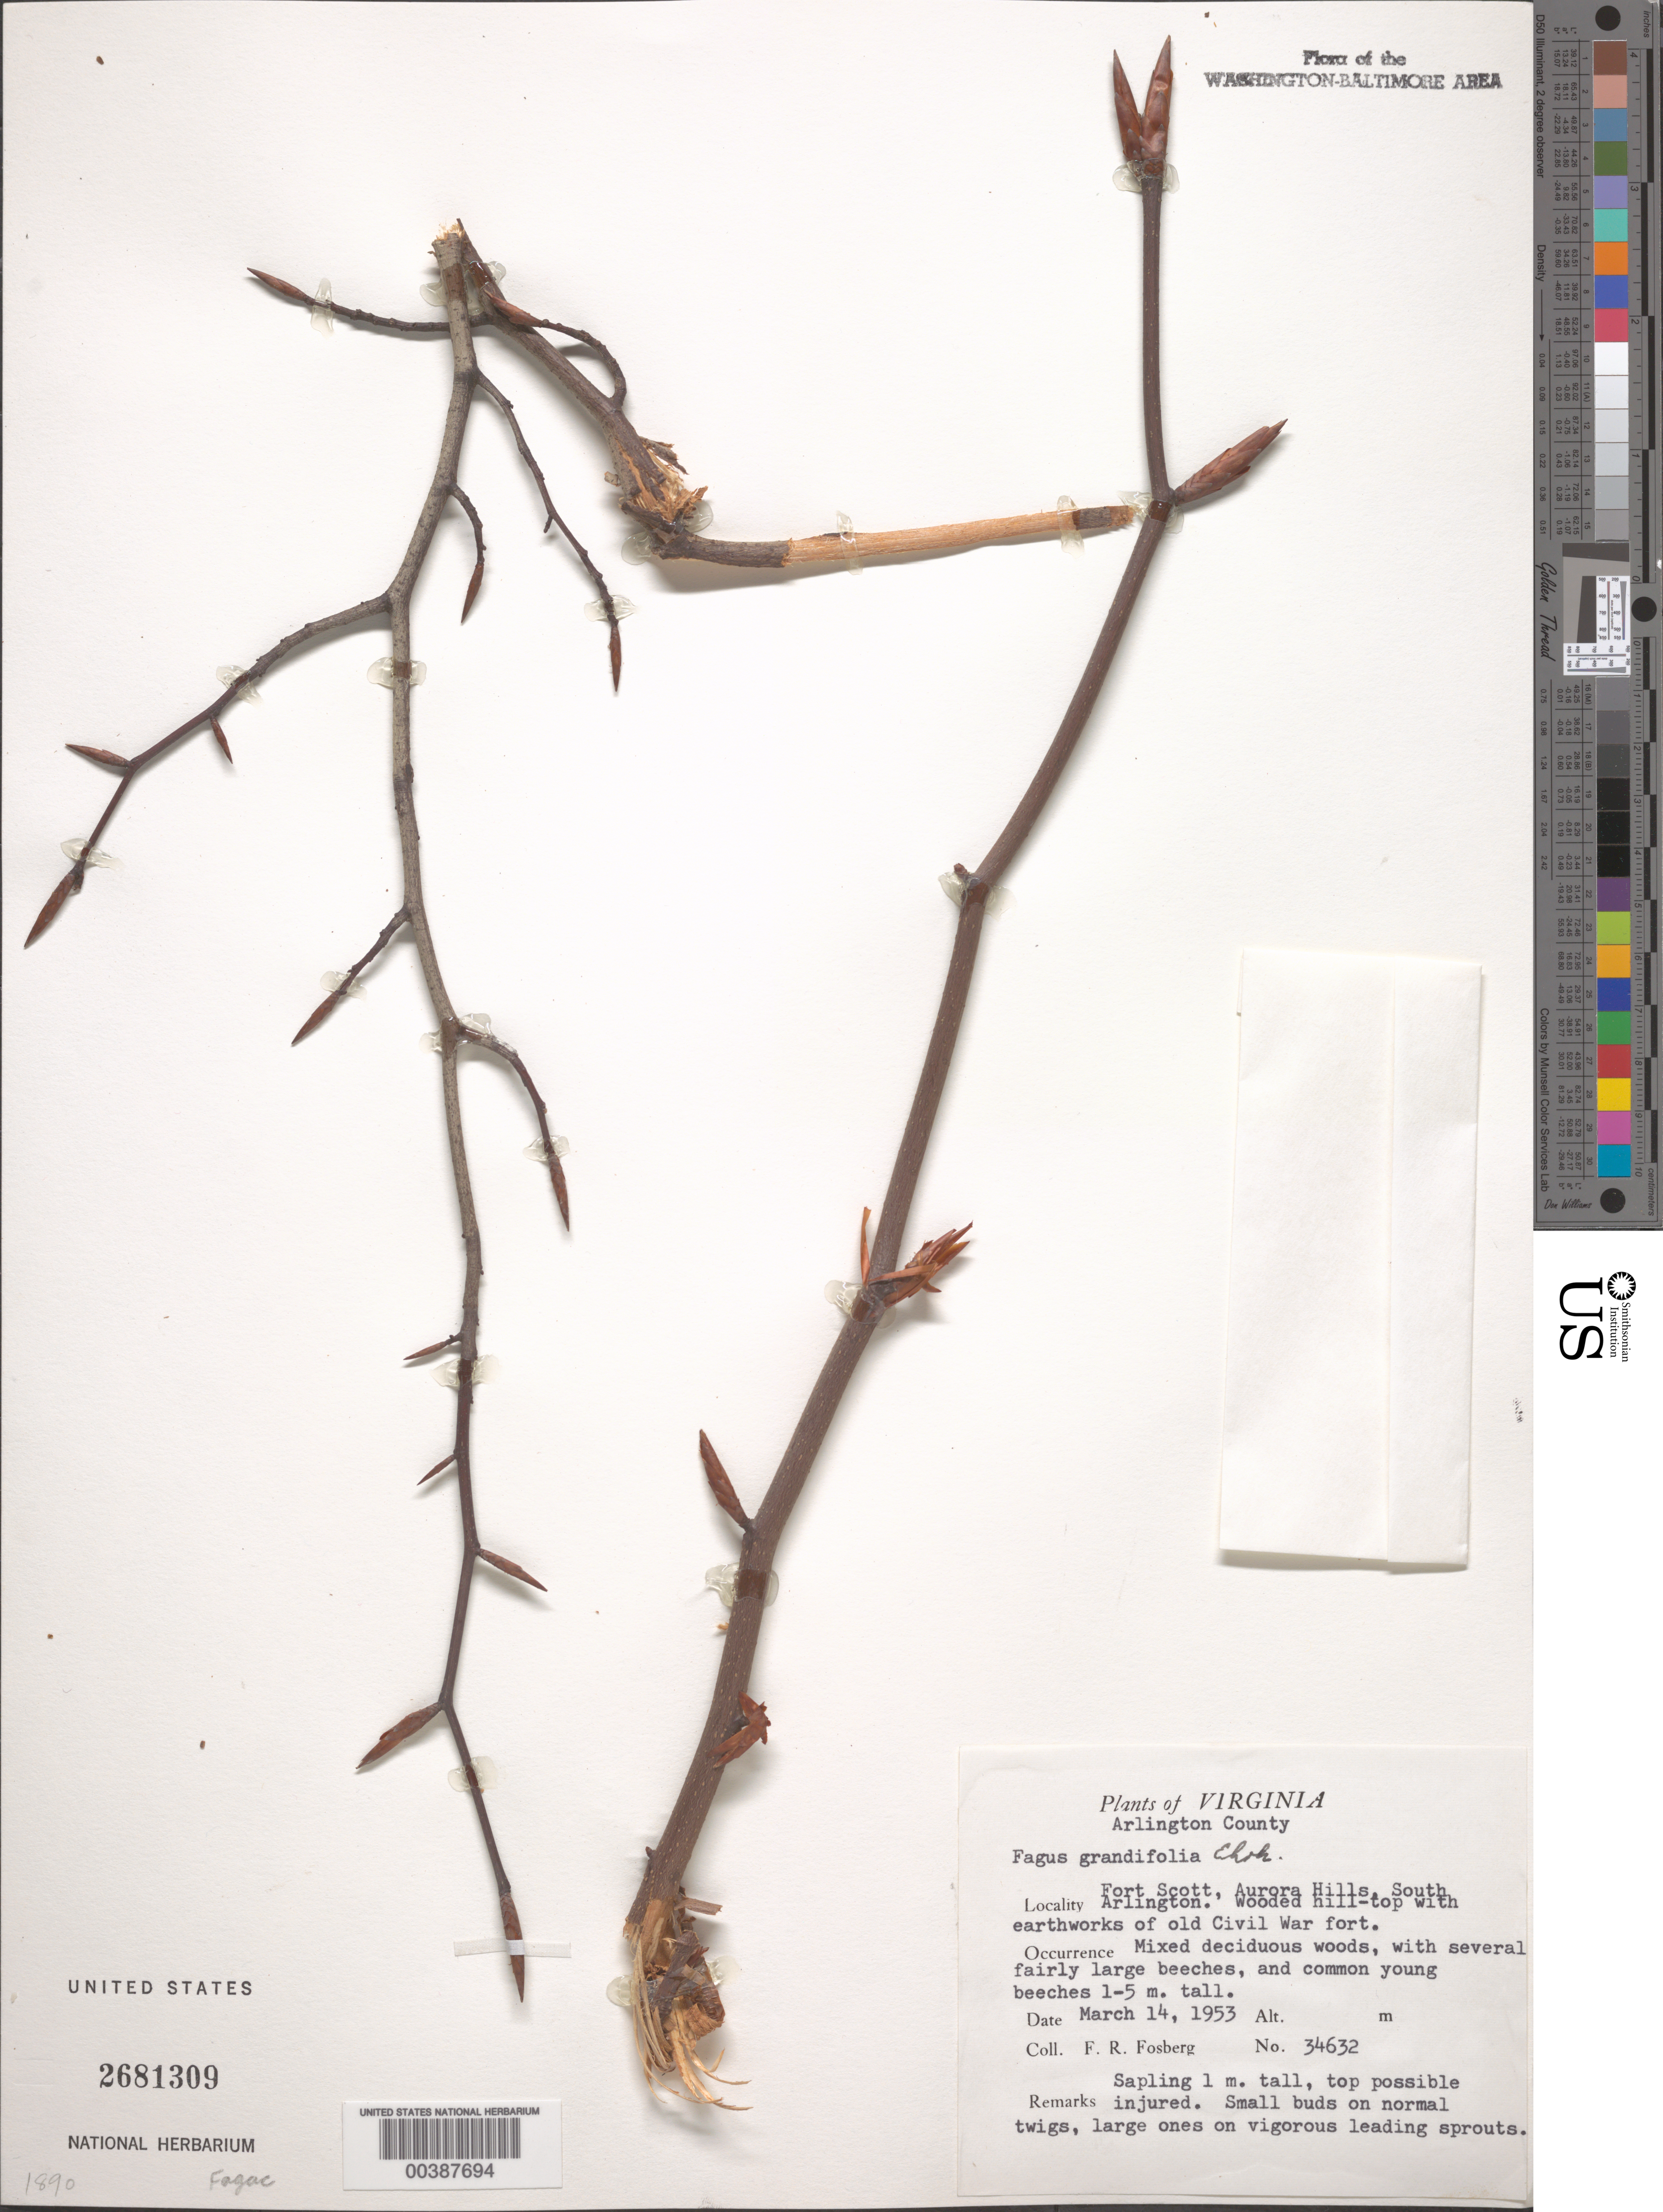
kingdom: Plantae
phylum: Tracheophyta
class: Magnoliopsida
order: Fagales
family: Fagaceae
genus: Fagus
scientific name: Fagus grandifolia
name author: Ehrh.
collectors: F. R. Fosberg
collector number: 34632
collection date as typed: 14 Mar 1953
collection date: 1953-03-14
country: United States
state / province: Virginia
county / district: Arlington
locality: Fort Scott, Aurora Hills, south Arlington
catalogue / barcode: US 2681309